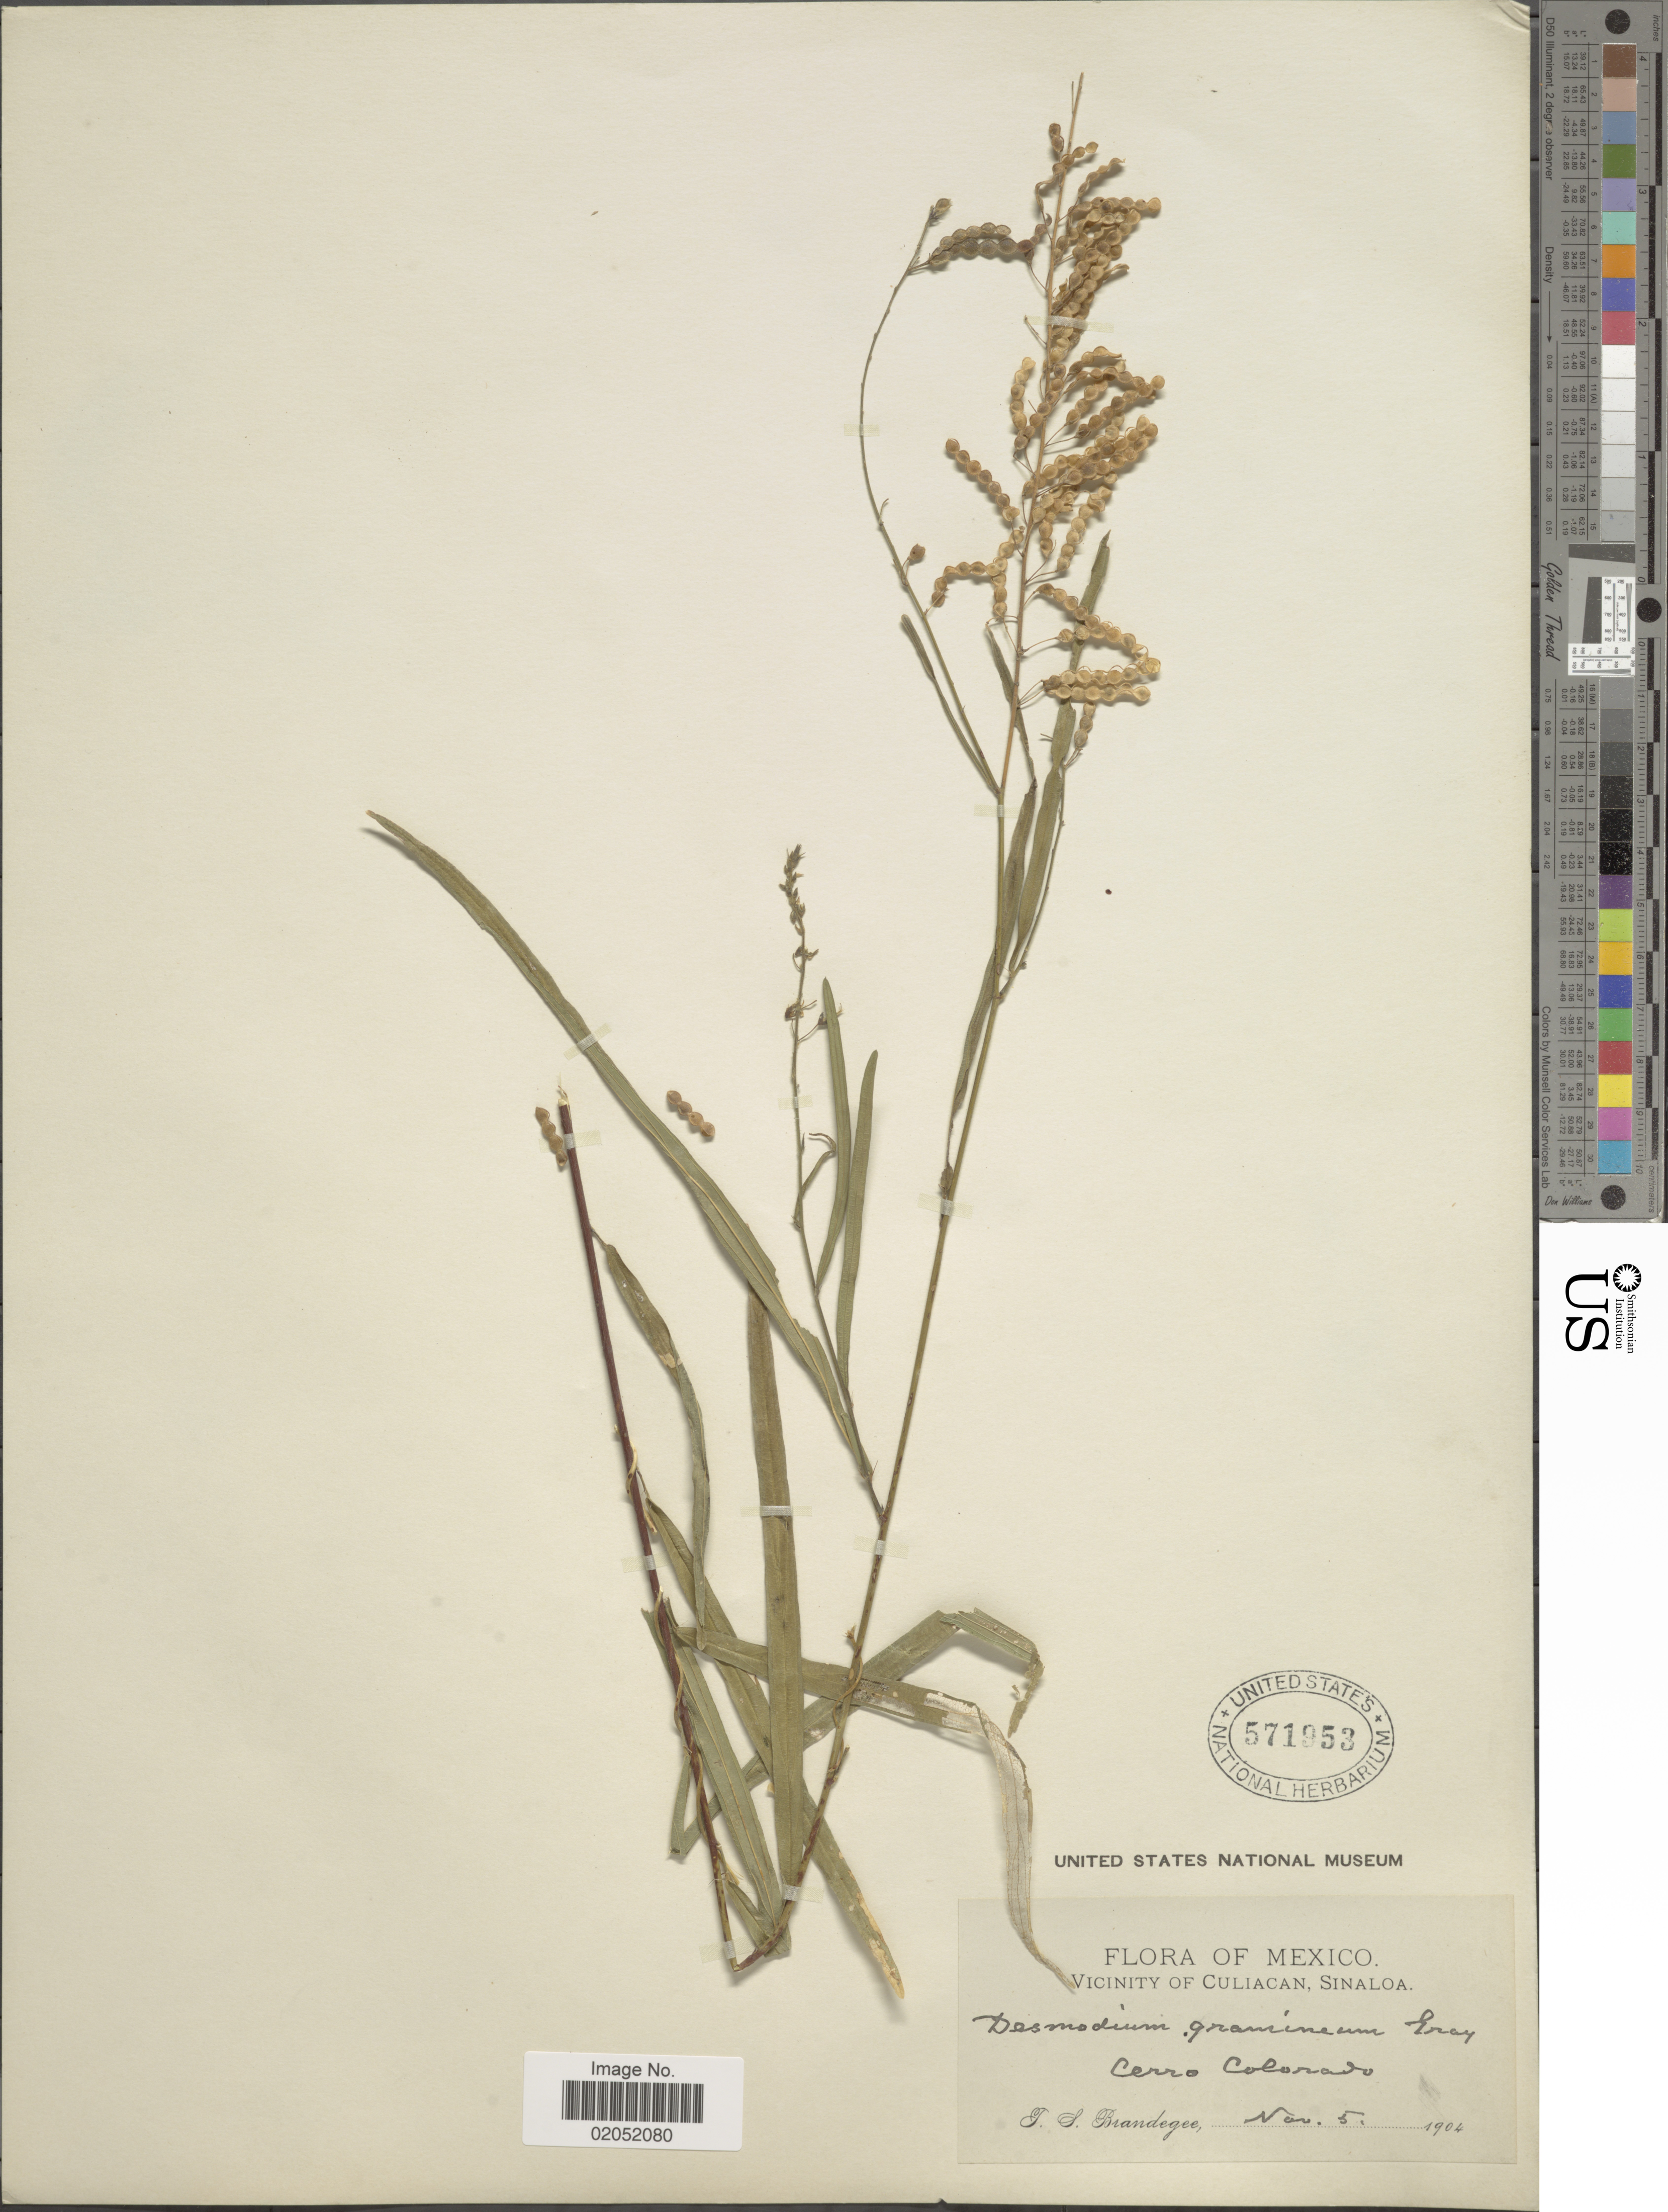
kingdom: Plantae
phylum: Tracheophyta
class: Magnoliopsida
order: Fabales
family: Fabaceae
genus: Desmodium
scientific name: Desmodium angustifolium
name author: (Kunth) DC.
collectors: T. S. Brandegee (herbarium)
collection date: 1904-11-05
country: Mexico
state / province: Sinaloa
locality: Vicinity of Culiacan, Cerro Colorado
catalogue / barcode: US 571953